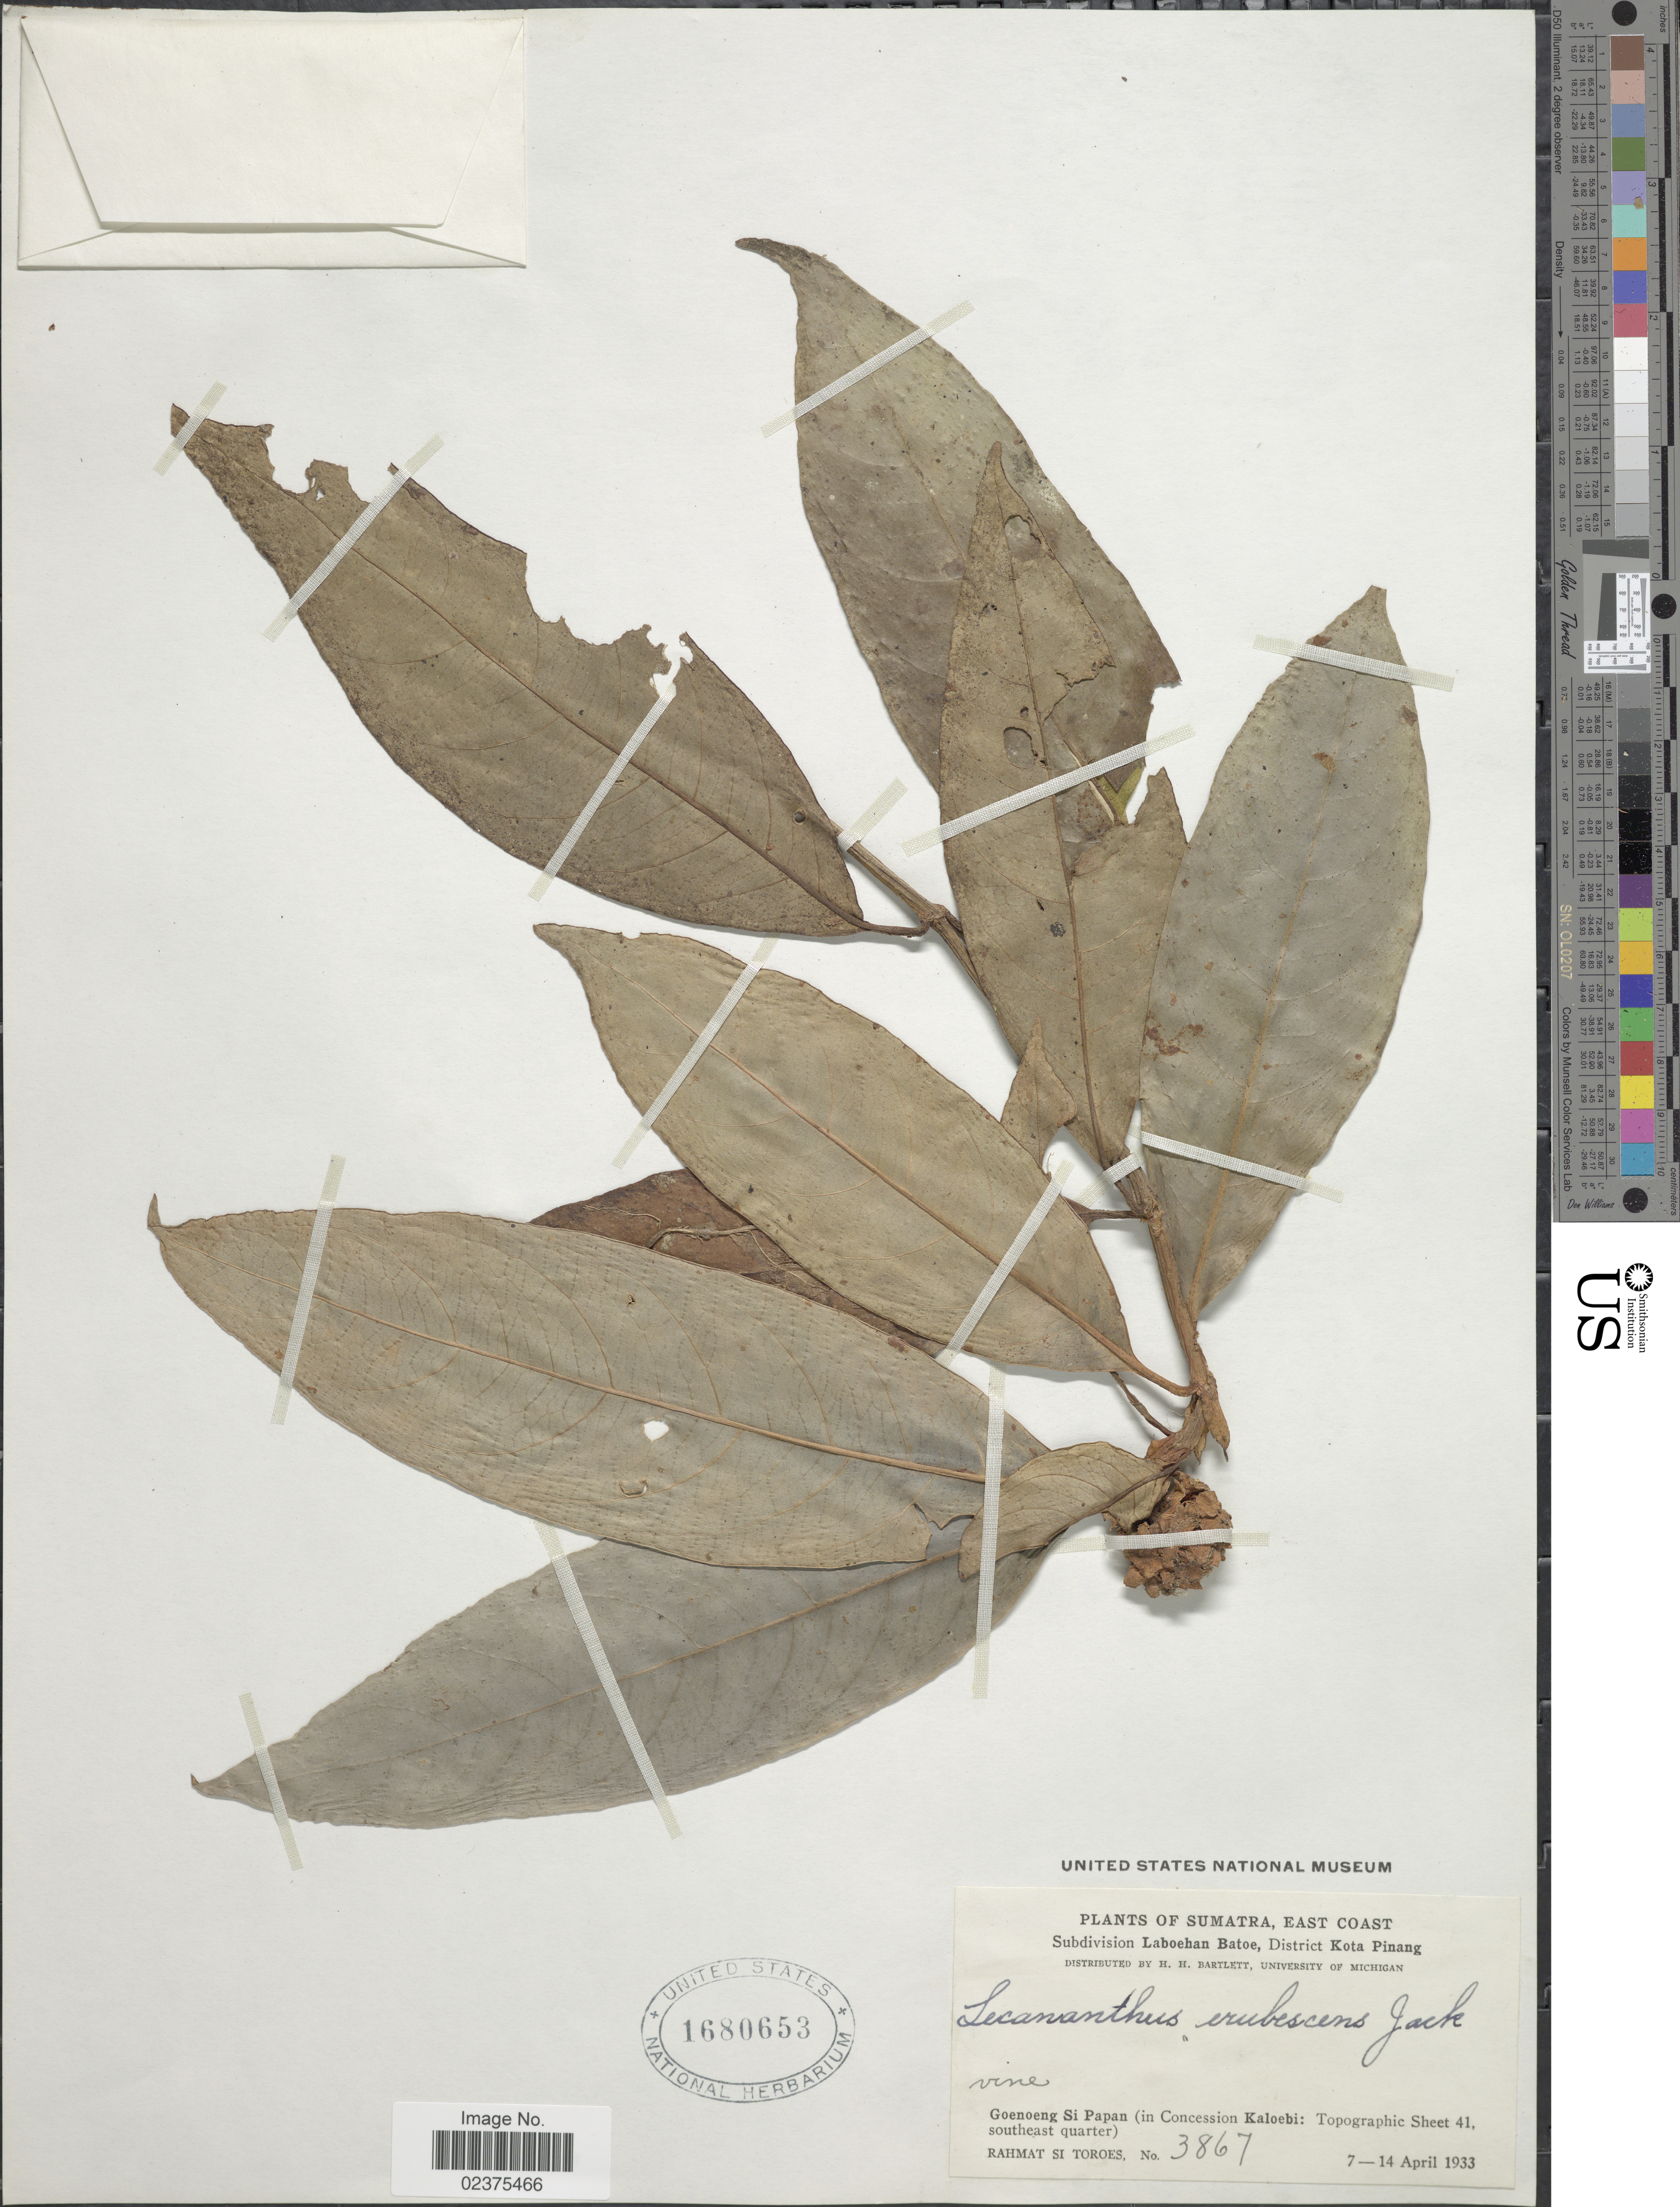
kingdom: Plantae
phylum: Tracheophyta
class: Magnoliopsida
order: Gentianales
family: Rubiaceae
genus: Lecananthus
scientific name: Lecananthus erubescens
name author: Jack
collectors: Rahmat Si Boeea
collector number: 3867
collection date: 1933-04-07/1933-07-14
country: Indonesia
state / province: Sumatra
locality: Sumatra, East Coast, Laboehan Batoe, District Kota Pinang, Goenoeng Si Papan (in Concession Kaloeb): Topographic Sheet 41, southeast quarter)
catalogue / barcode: US 1680653